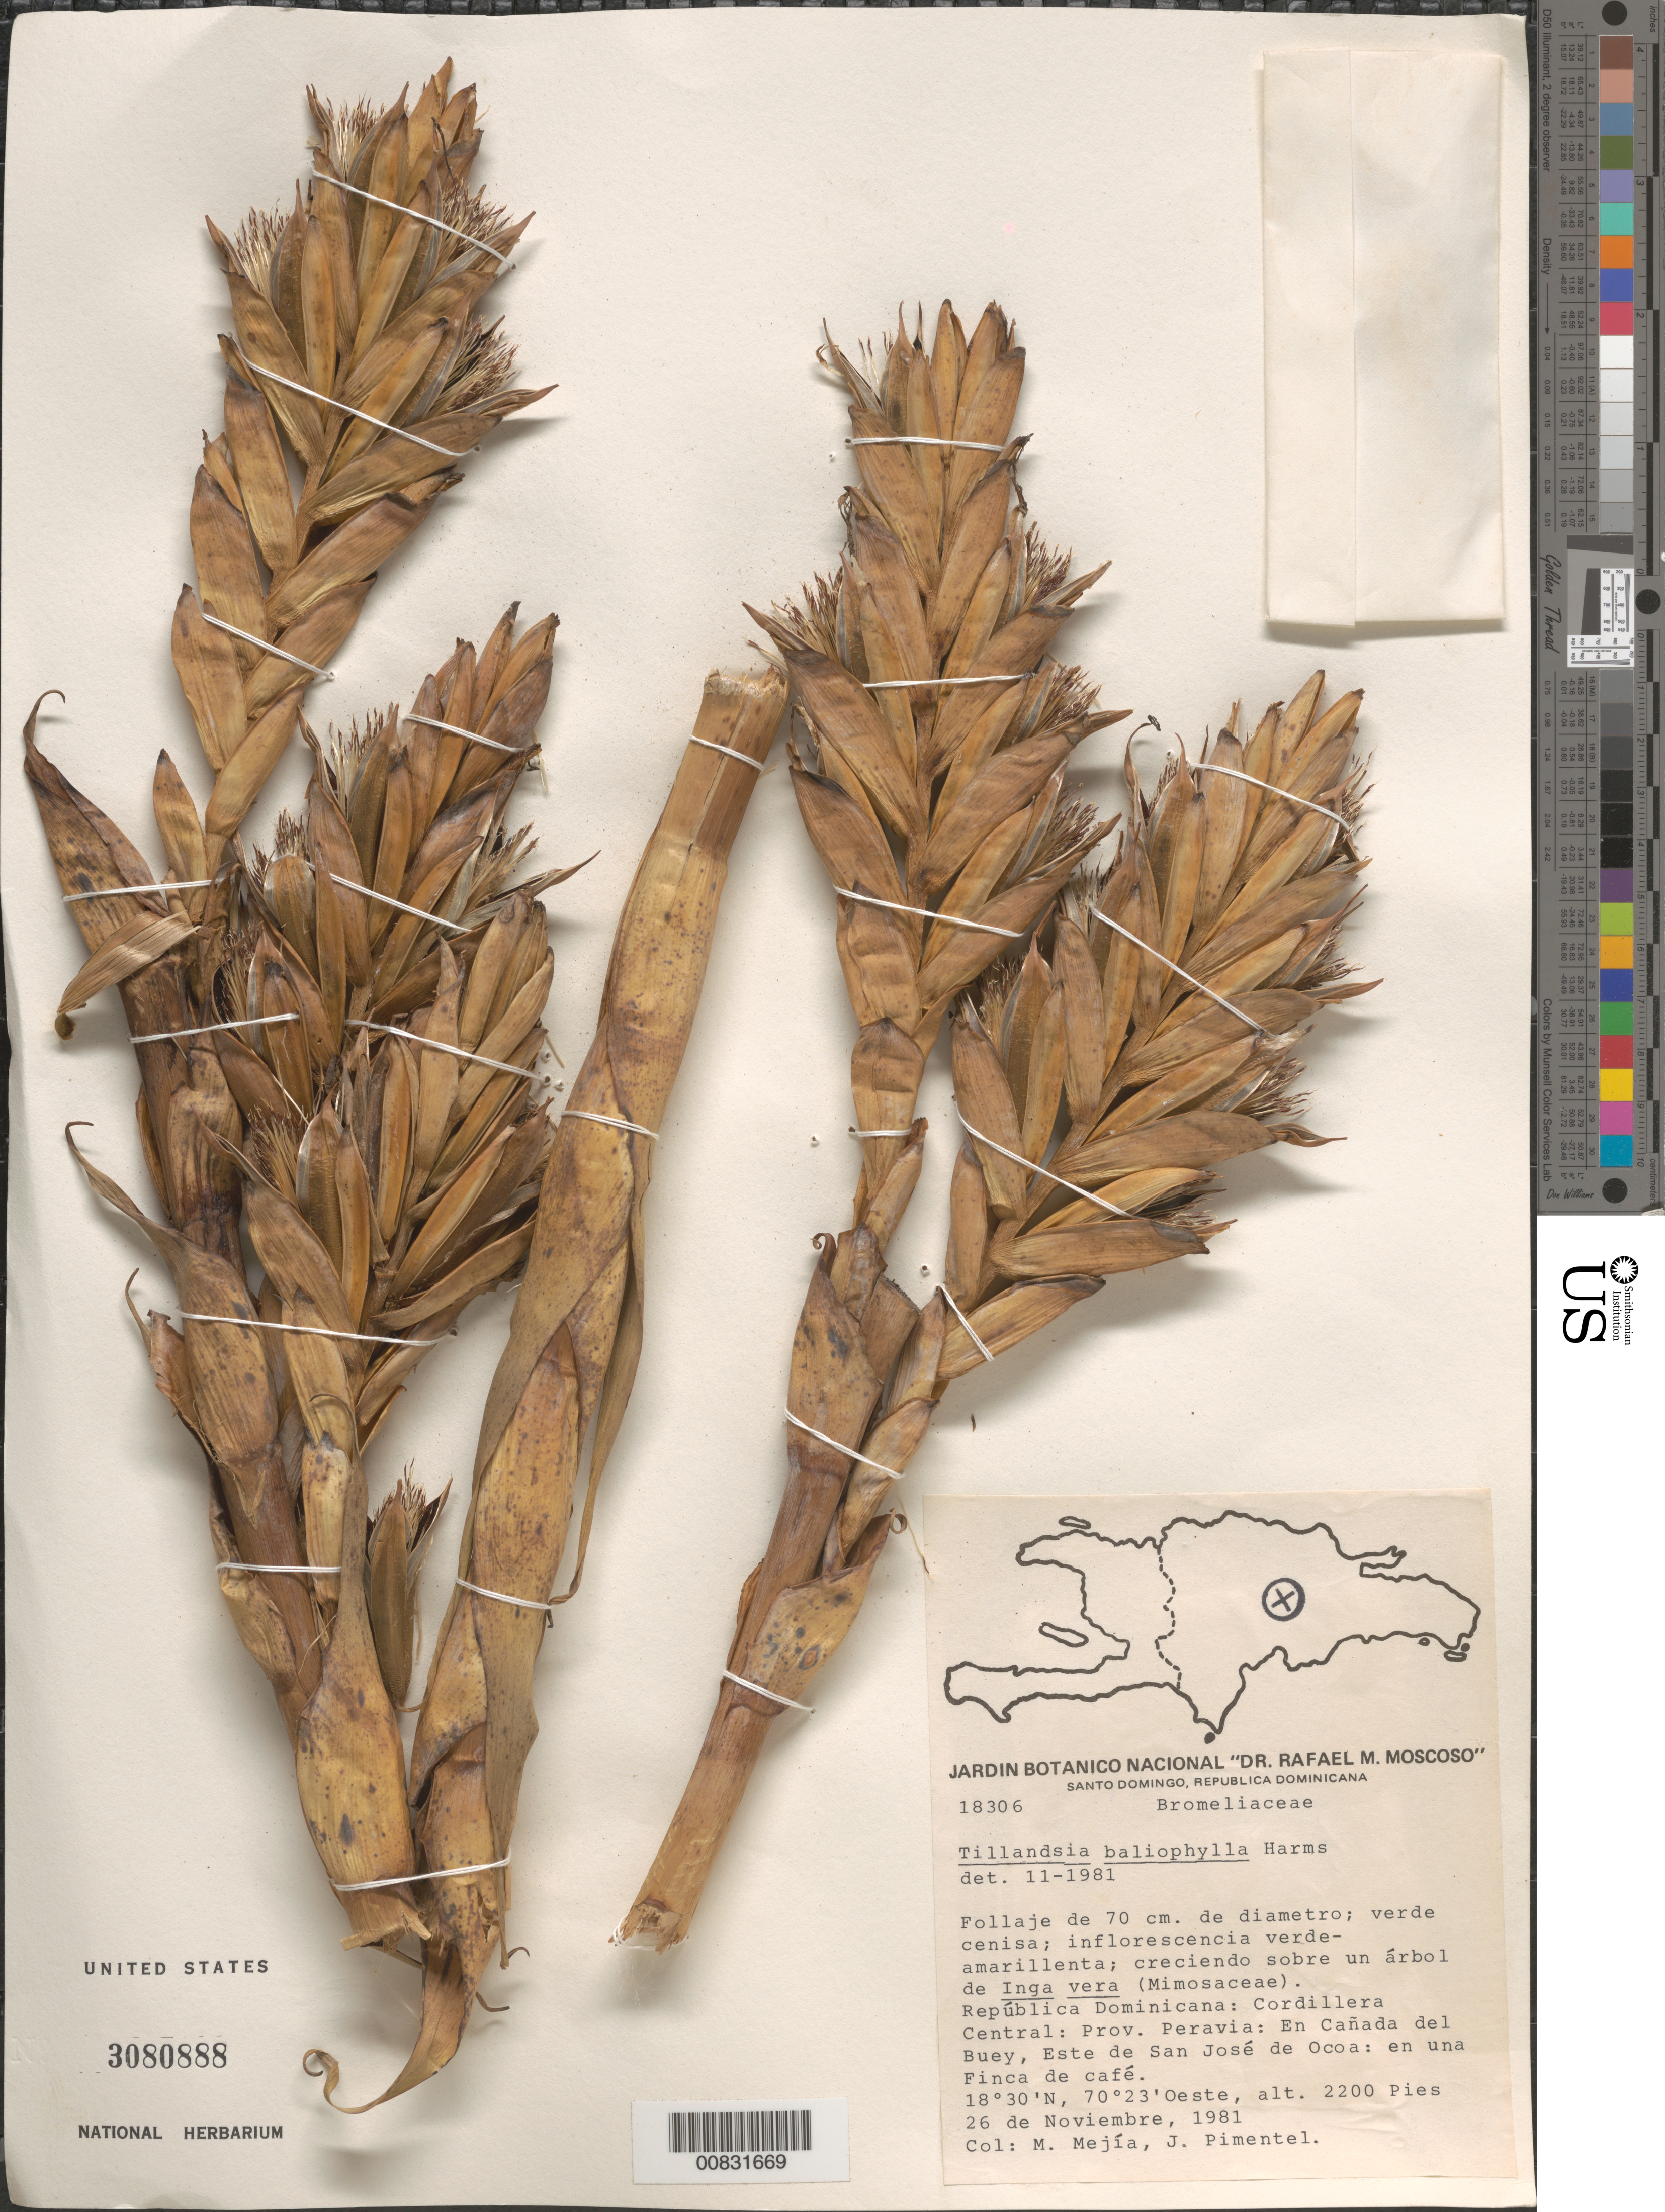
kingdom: Plantae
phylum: Tracheophyta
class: Liliopsida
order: Poales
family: Bromeliaceae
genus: Tillandsia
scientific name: Tillandsia baliophylla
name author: Harms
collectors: M. Mejia & J. Pimentel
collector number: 18306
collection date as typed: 26 Nov 1981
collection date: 1981-11-26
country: Dominican Republic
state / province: Peravia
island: Hispaniola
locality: Cordillera Central: En Cañada del Buey, Este de San José de Ocoa: en una finca de café.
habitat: Creciendo sobre un árbol de Inga vera (Mimosaceae)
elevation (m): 671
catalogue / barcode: US 3080888